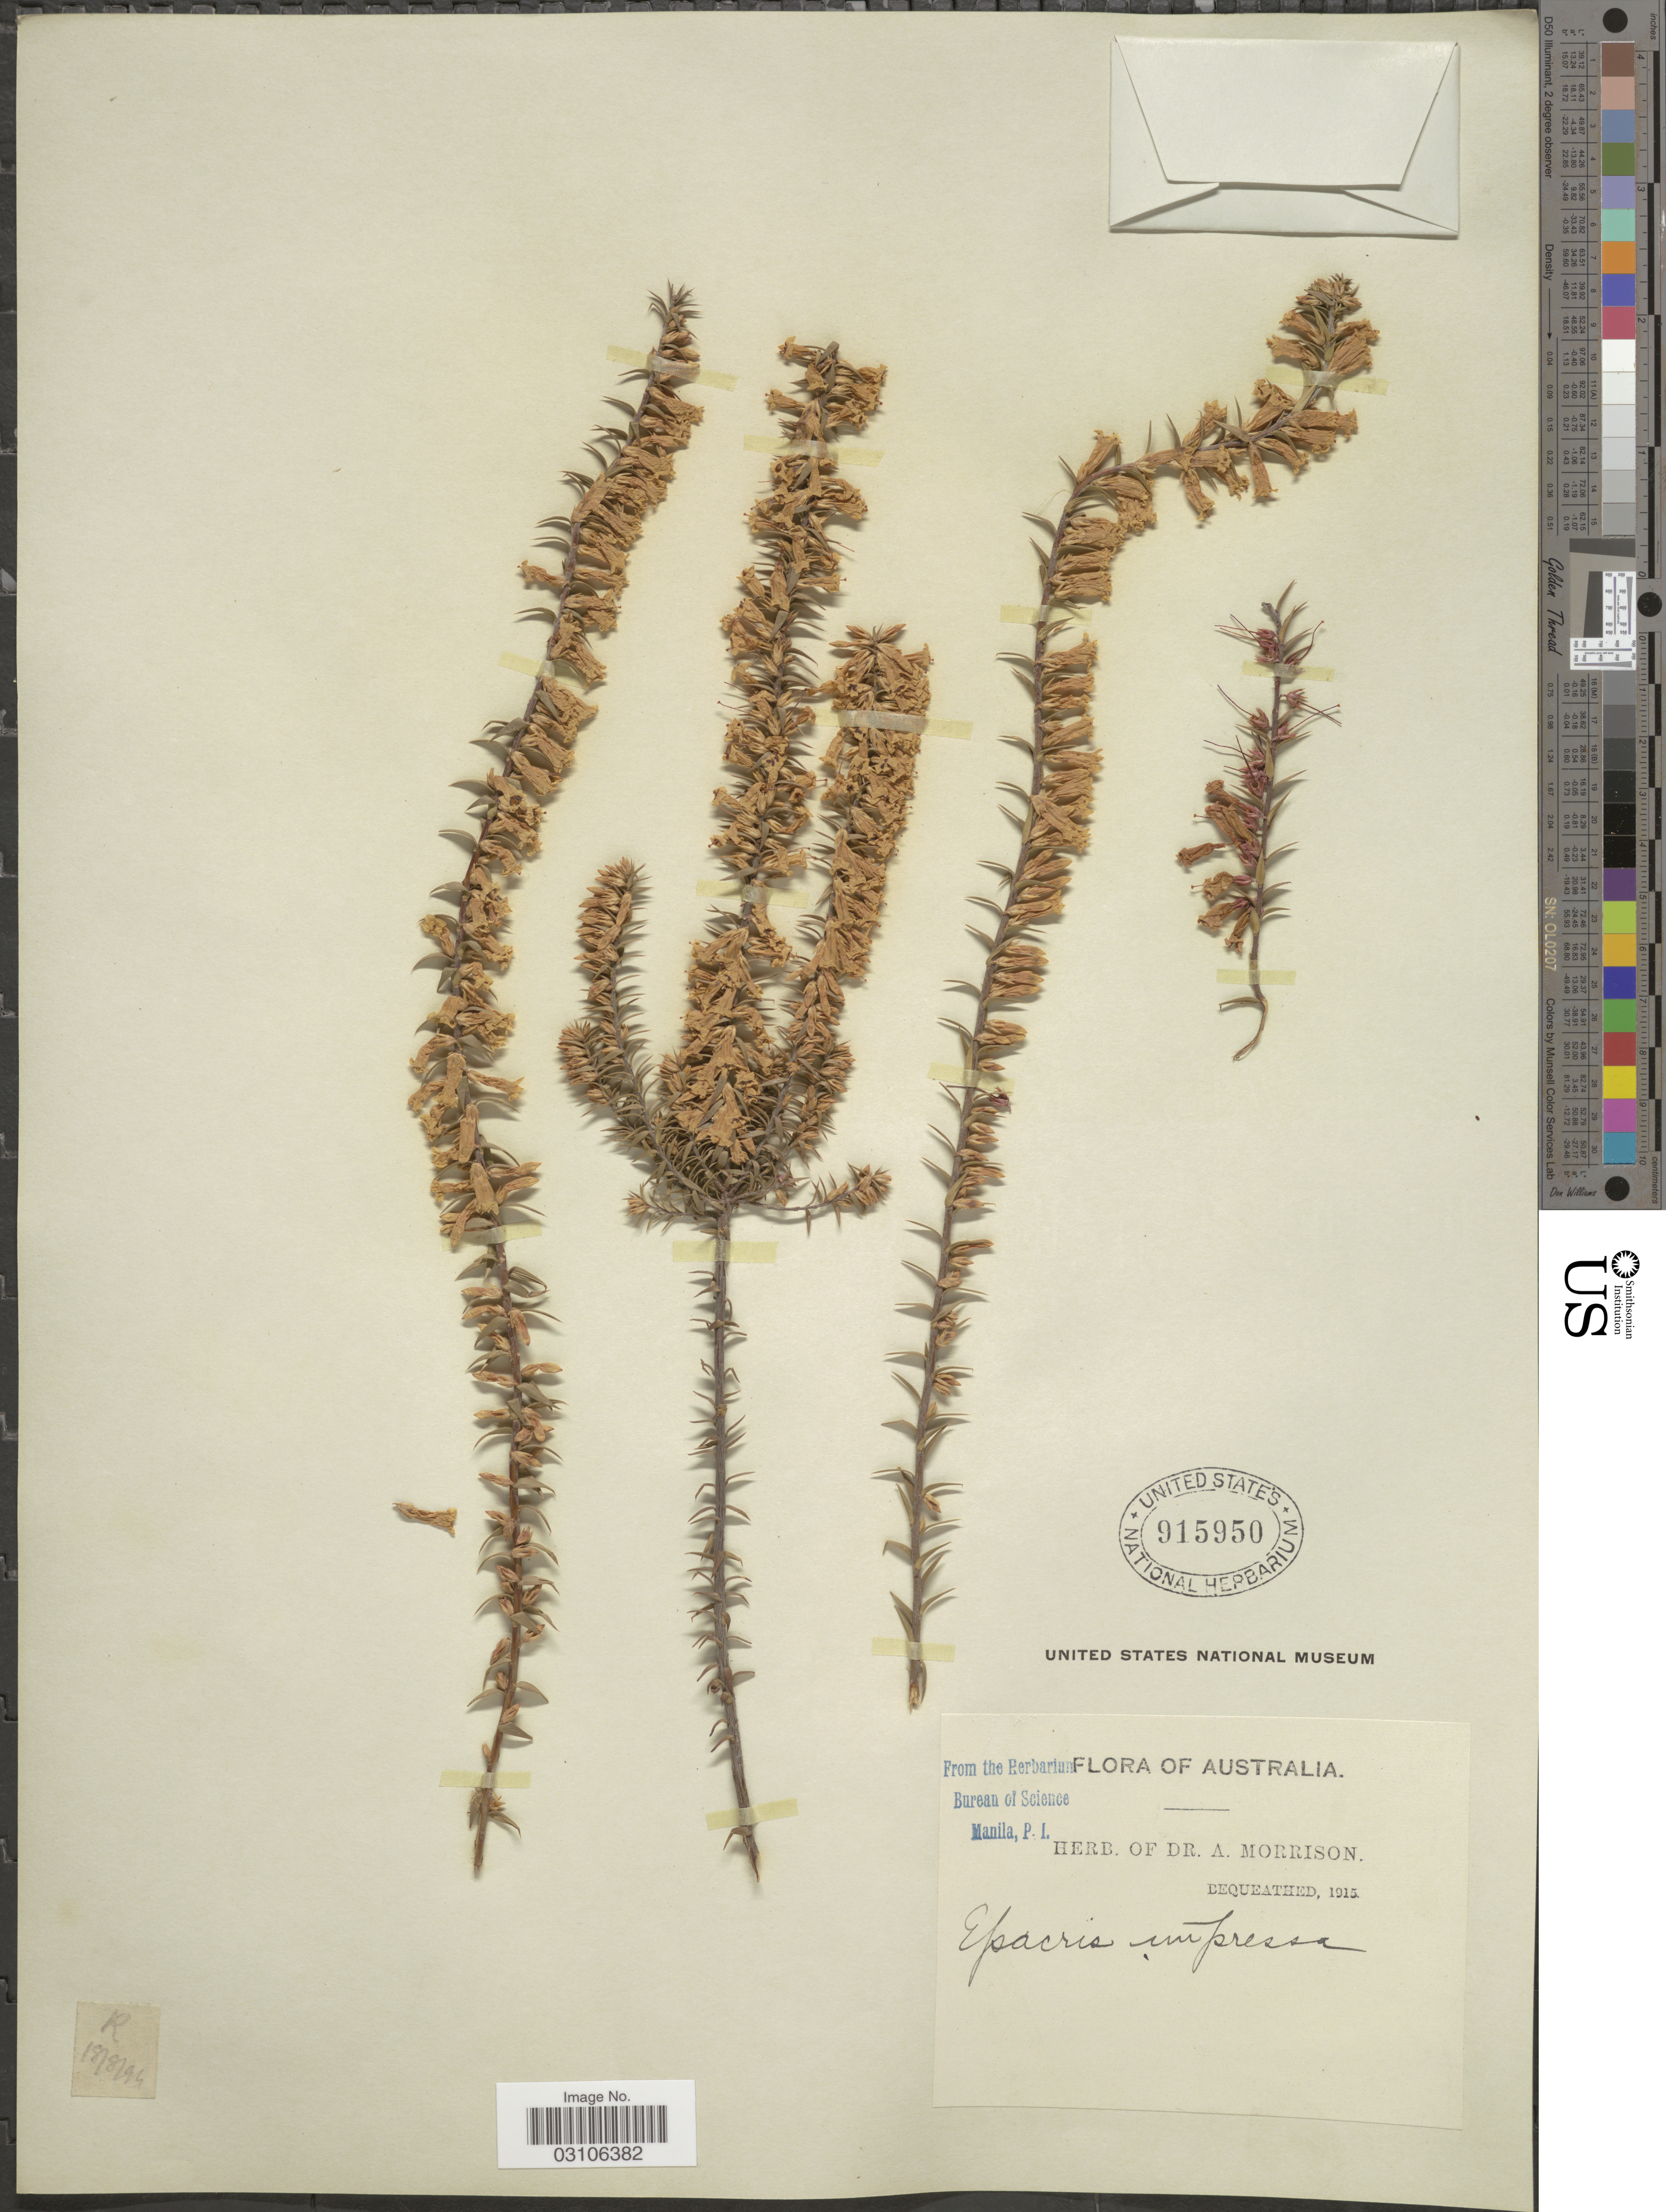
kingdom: Plantae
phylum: Tracheophyta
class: Magnoliopsida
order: Ericales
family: Ericaceae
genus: Epacris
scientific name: Epacris impressa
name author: Labill.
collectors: ex herb. Dr. A. Morrison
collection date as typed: Transcribed d/m/y: 18/8/94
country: Australia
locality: R.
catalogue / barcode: US 915950